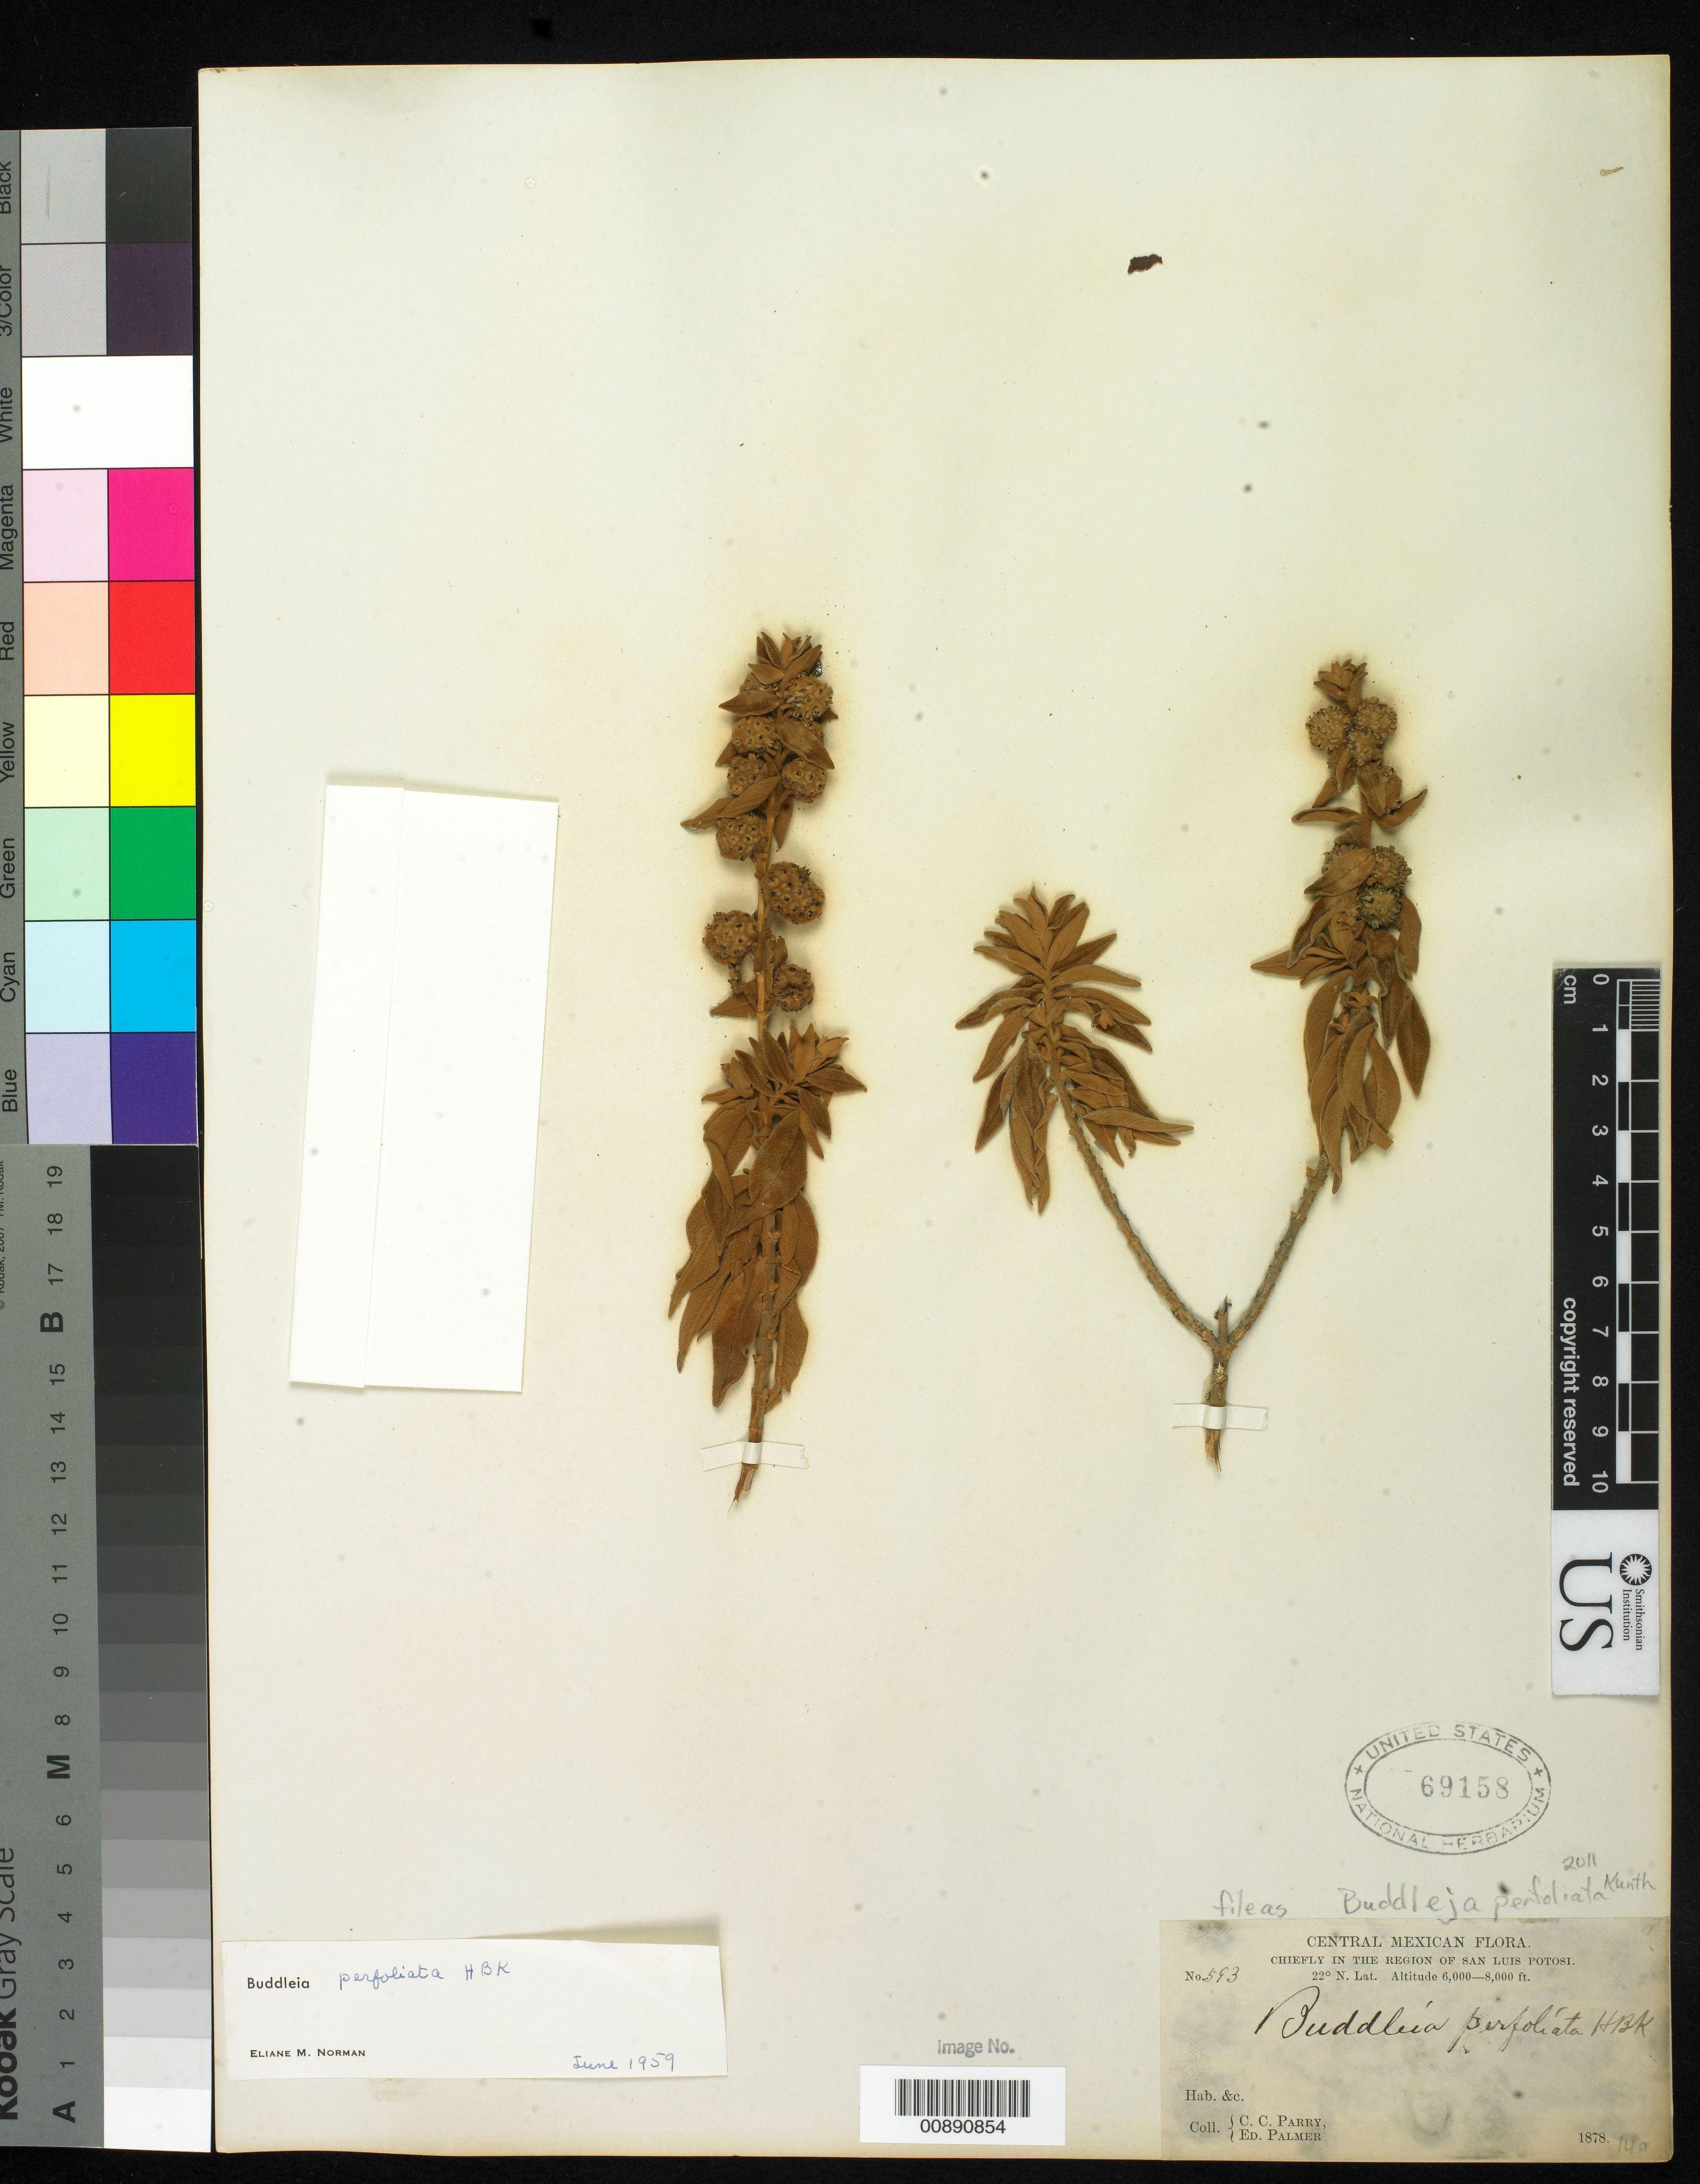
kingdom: Plantae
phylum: Tracheophyta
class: Magnoliopsida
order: Lamiales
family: Scrophulariaceae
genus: Buddleja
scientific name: Buddleja perfoliata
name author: Kunth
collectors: C. C. Parry & E. Palmer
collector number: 593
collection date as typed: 1878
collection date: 1878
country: Mexico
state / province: San Luis Potosí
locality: Chiefly in the region of San Luis Potosí.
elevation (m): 1829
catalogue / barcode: US 69158